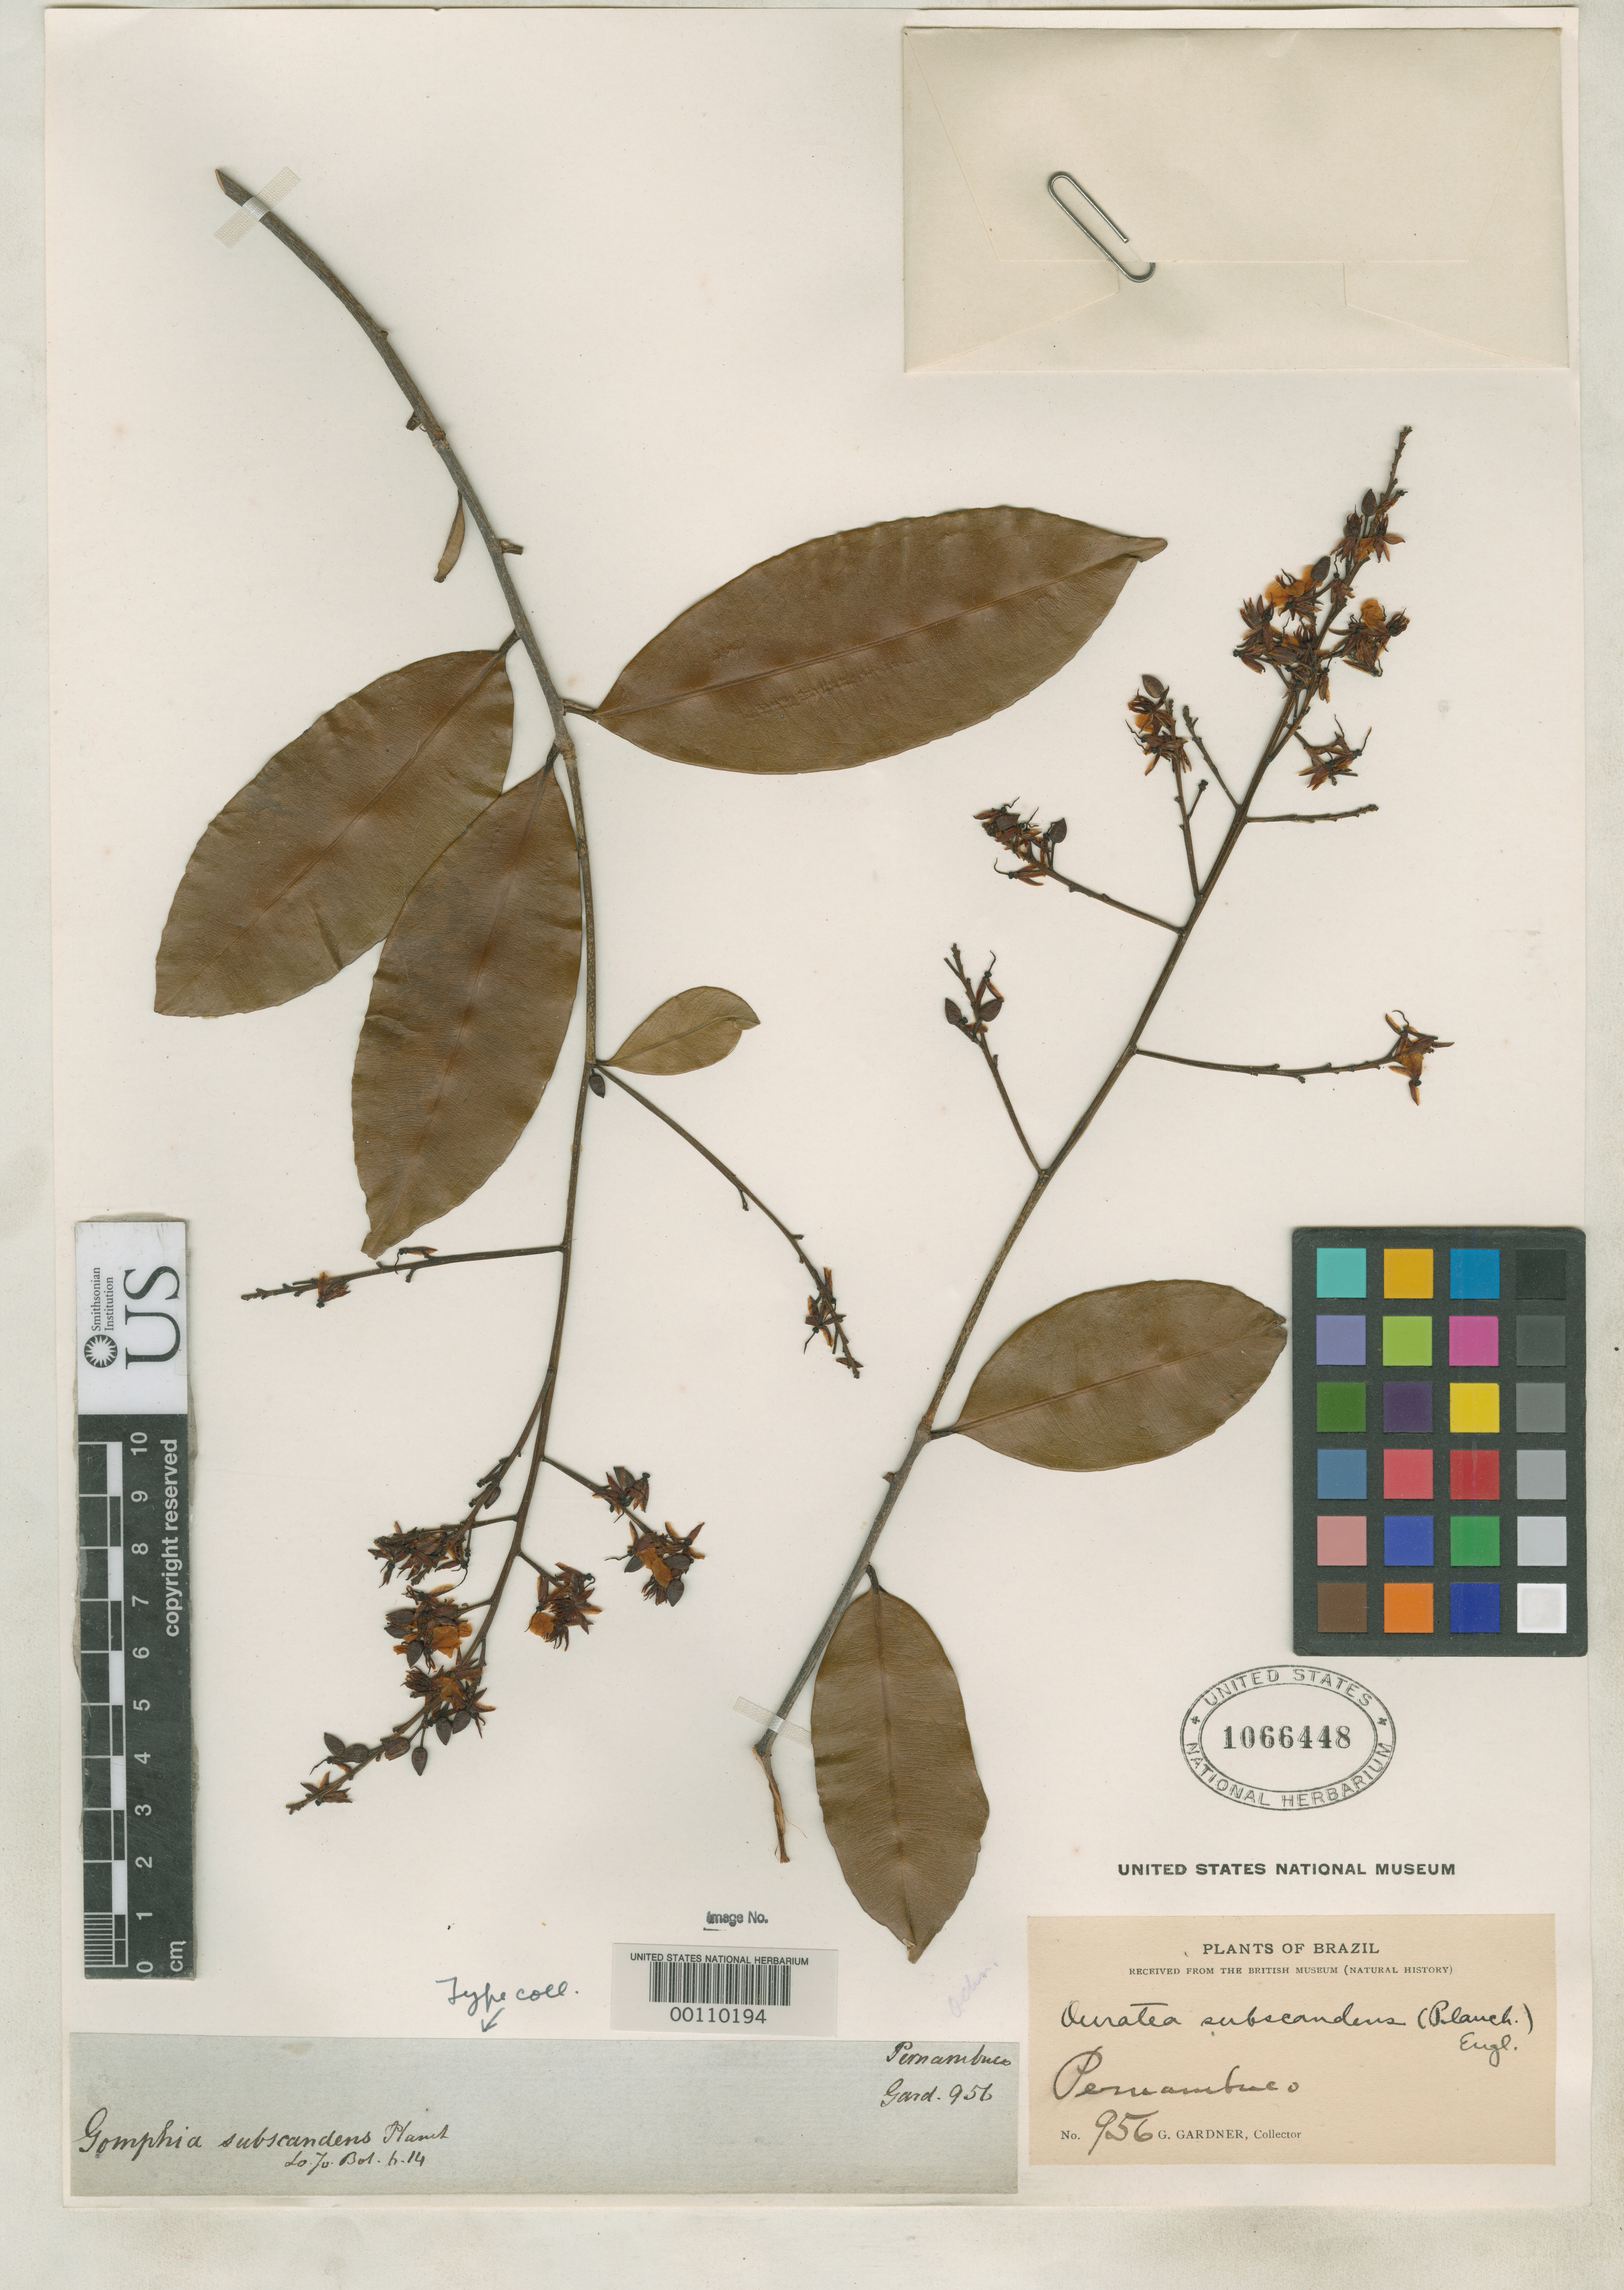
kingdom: Plantae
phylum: Tracheophyta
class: Magnoliopsida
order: Malpighiales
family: Ochnaceae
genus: Gomphia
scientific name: Gomphia subscandens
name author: Planch.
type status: Isotype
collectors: G. Gardner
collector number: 956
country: Brazil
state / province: Pernambuco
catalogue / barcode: US 1066448